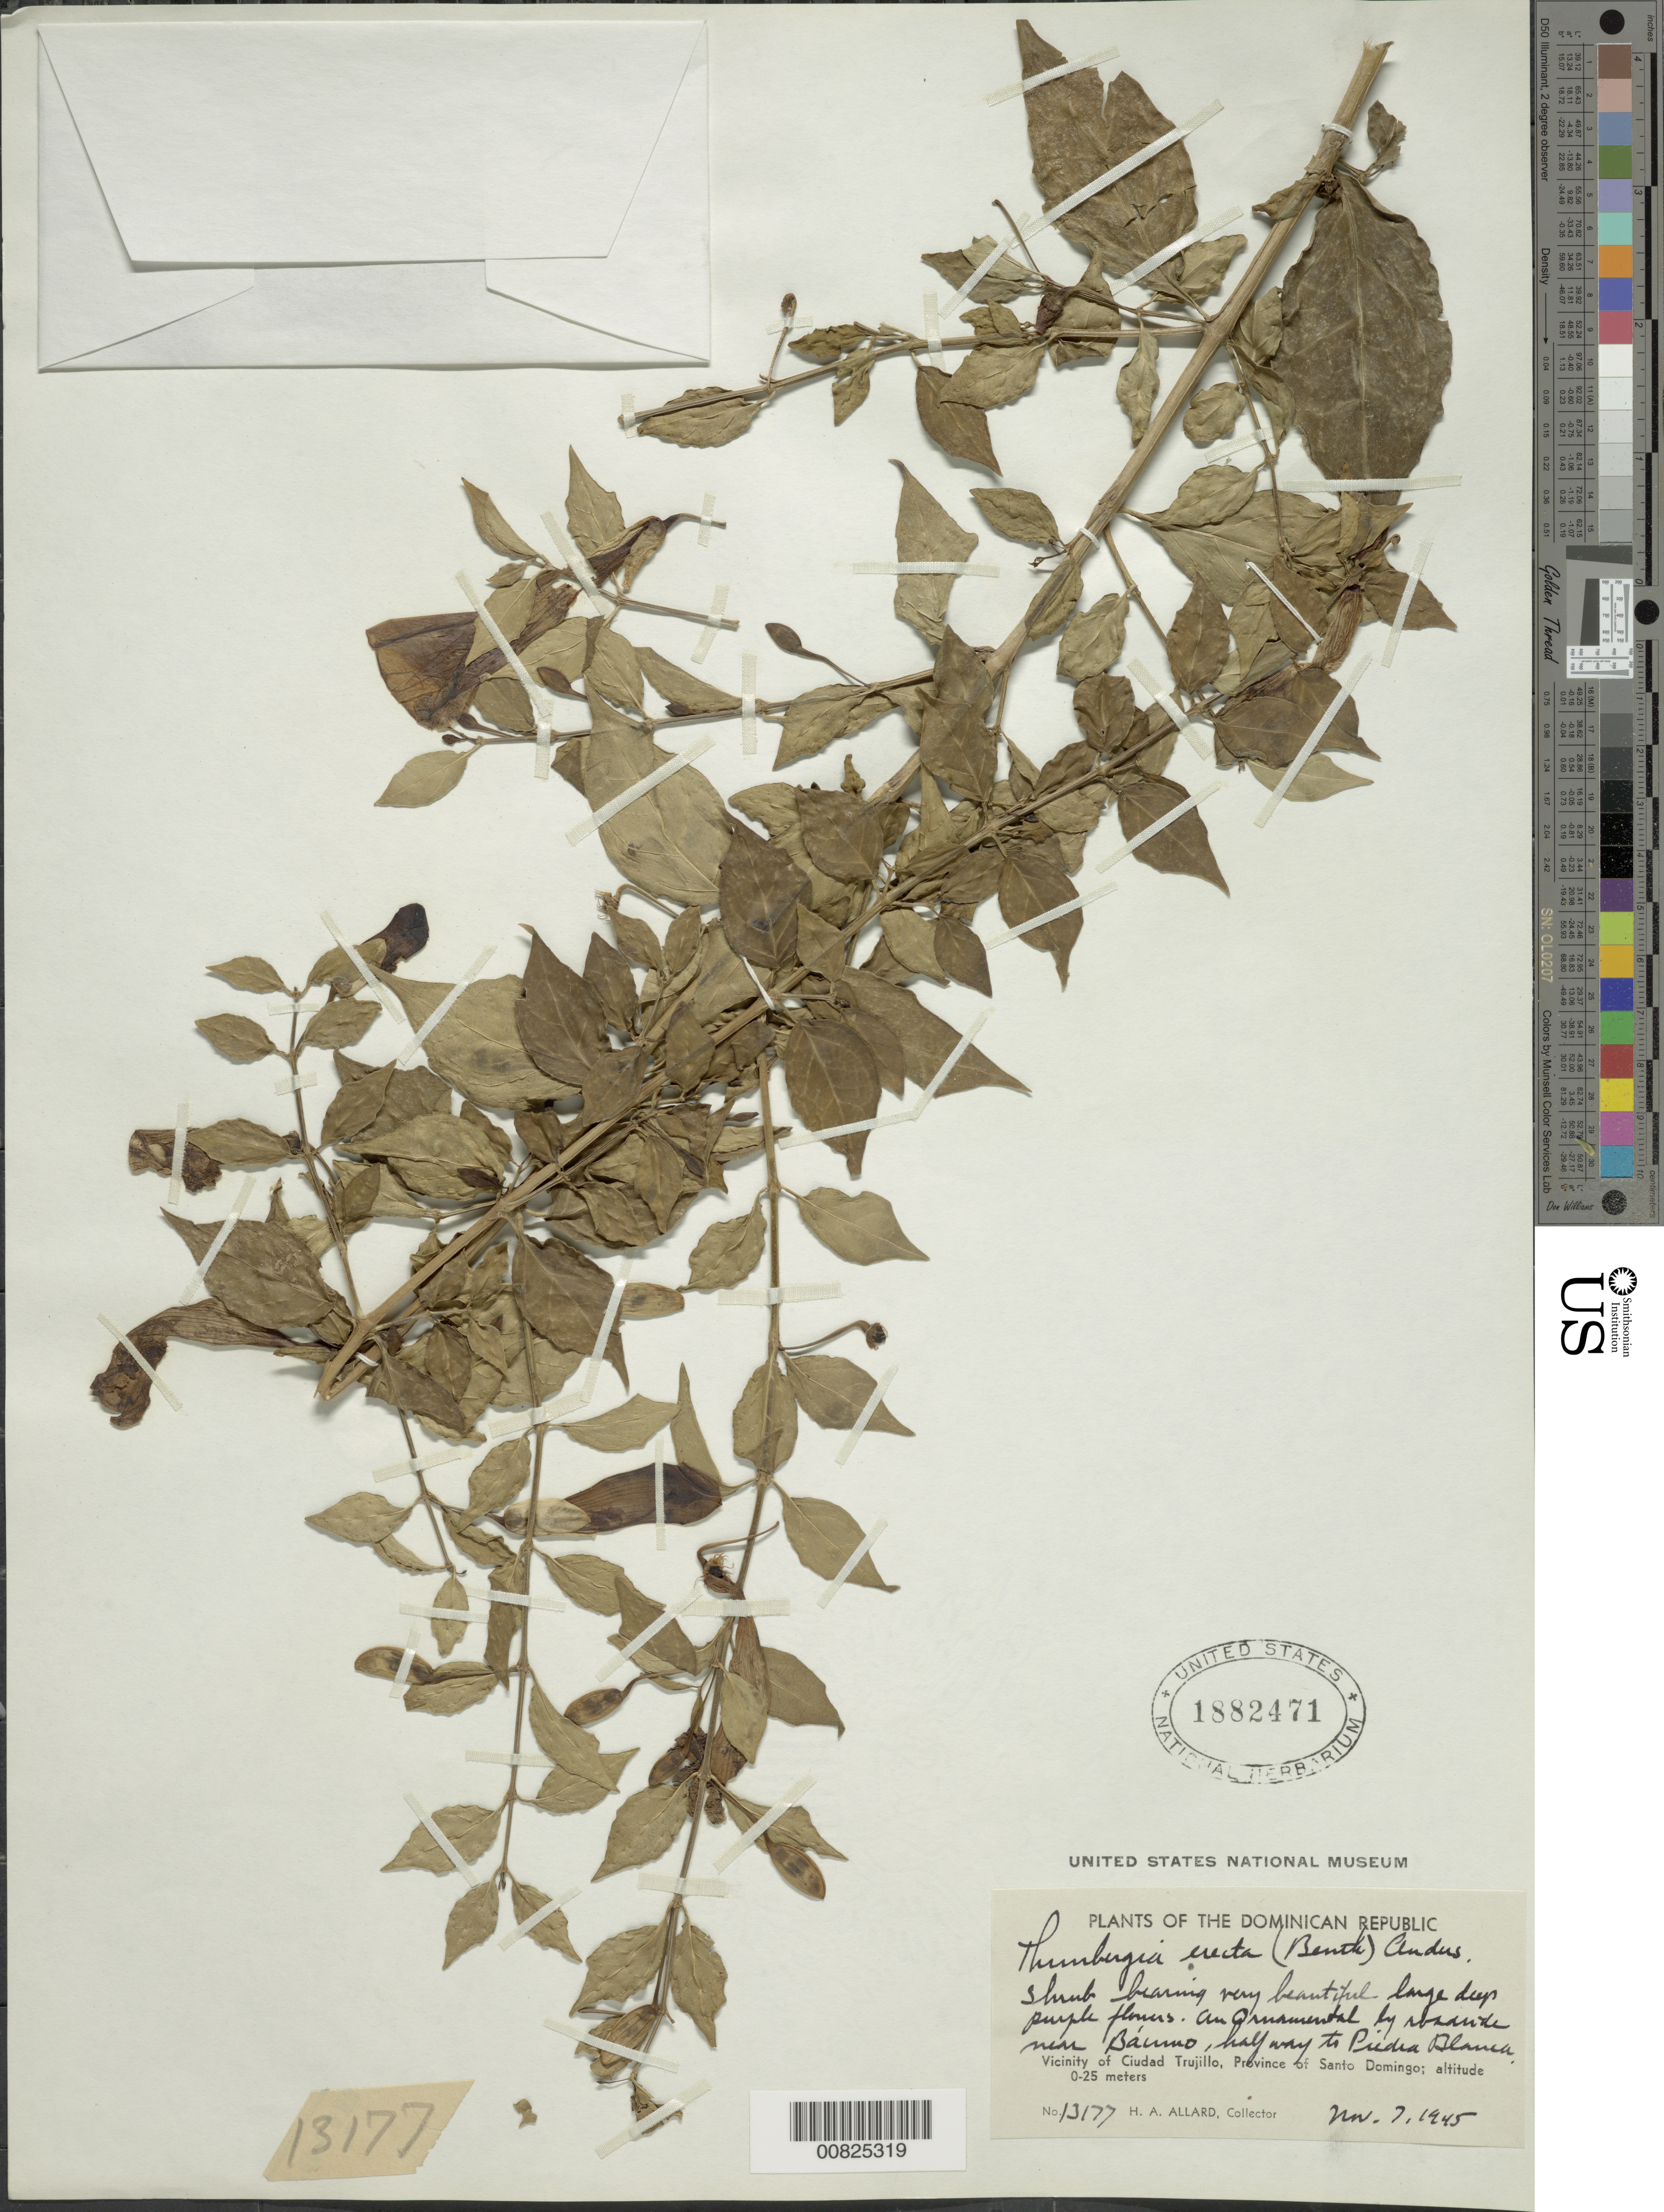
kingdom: Plantae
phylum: Tracheophyta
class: Magnoliopsida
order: Lamiales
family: Acanthaceae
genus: Thunbergia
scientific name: Thunbergia erecta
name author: (Benth.) T. Anderson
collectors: H. A. Allard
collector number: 13177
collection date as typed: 07 Nov 1945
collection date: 1945-11-07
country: Dominican Republic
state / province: Distrito Nacional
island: Hispaniola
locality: Vicinity of Santo Domingo City, near "Bácimo", half way to Piedra Blanca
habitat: Roadside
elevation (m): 0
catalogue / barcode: US 1882471